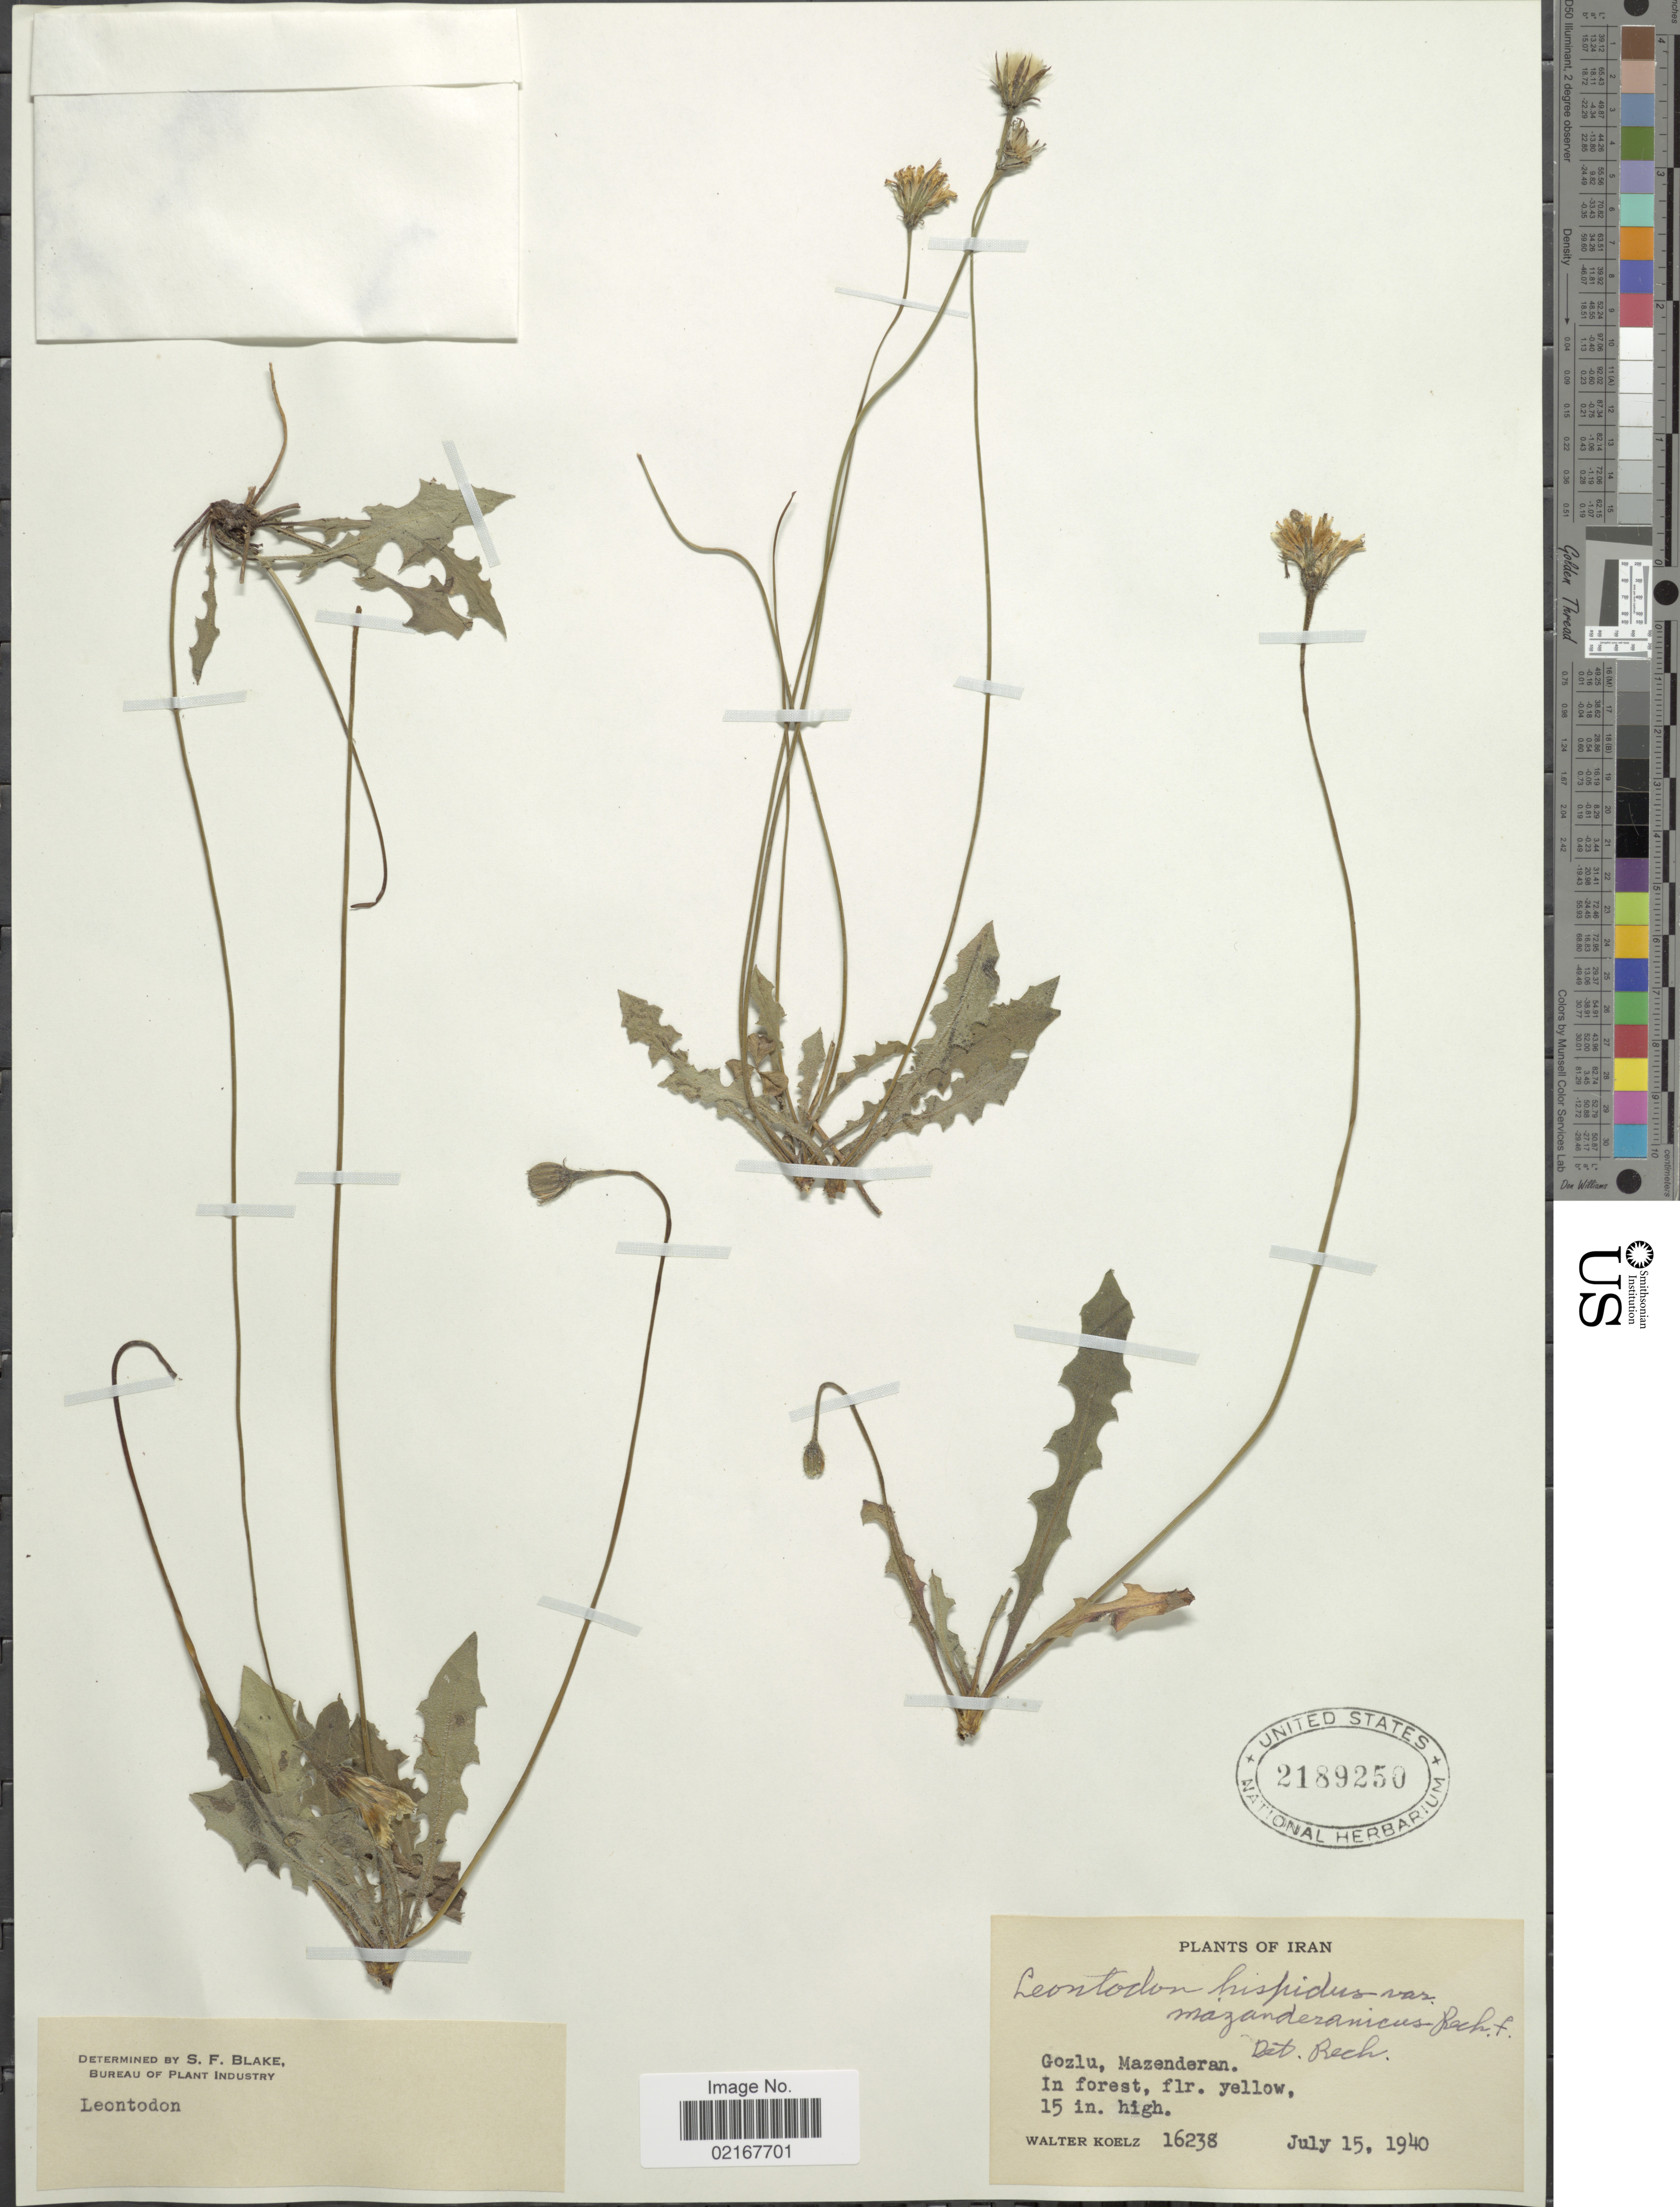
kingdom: Plantae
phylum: Tracheophyta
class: Magnoliopsida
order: Asterales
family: Asteraceae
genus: Scorzoneroides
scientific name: Scorzoneroides hispidula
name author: (Delile) Greuter & Talavera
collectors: W. N. Koelz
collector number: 16238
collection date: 1940-07-15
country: Iran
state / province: Mazandaran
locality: Gozlu, Mazenderan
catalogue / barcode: US 2189250